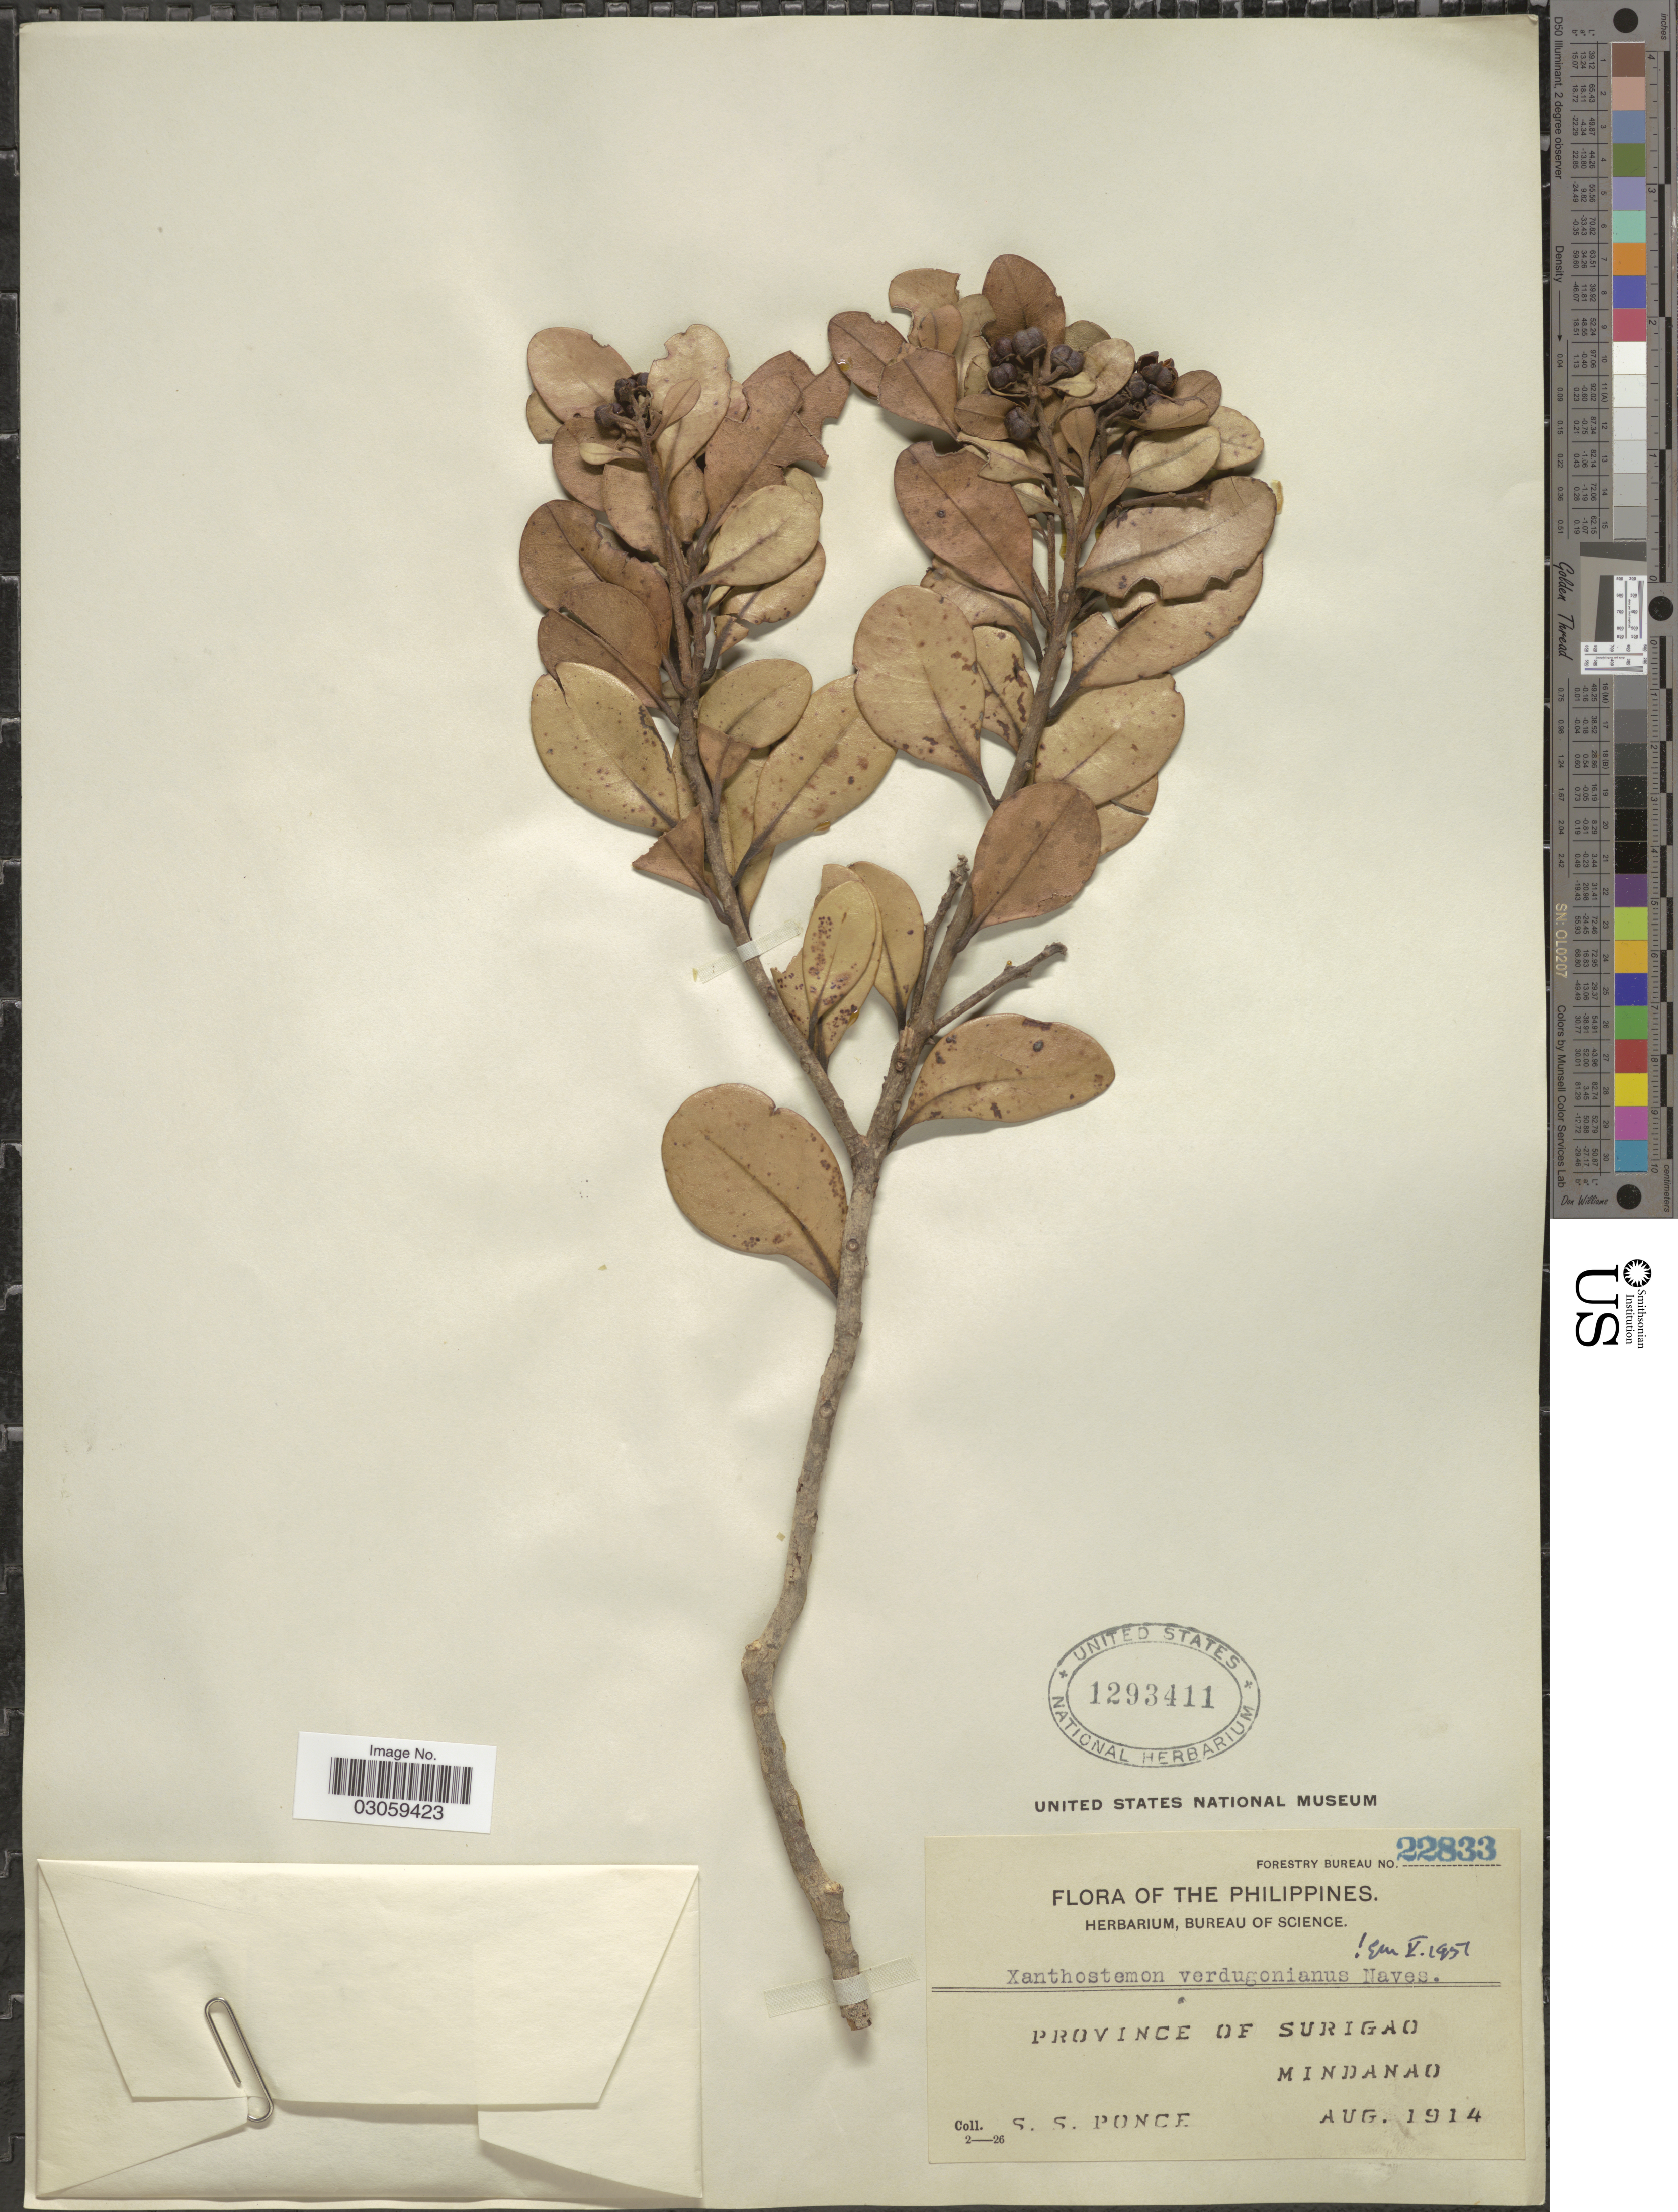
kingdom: Plantae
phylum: Tracheophyta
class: Magnoliopsida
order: Myrtales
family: Myrtaceae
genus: Xanthostemon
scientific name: Xanthostemon verdugonianus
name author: Náves ex Fern.-Vill.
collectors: S. Ponce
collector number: Forestry Bureau 22833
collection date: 1914-08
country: Philippines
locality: Province of Surigao. Mindanao.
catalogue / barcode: US 1293411